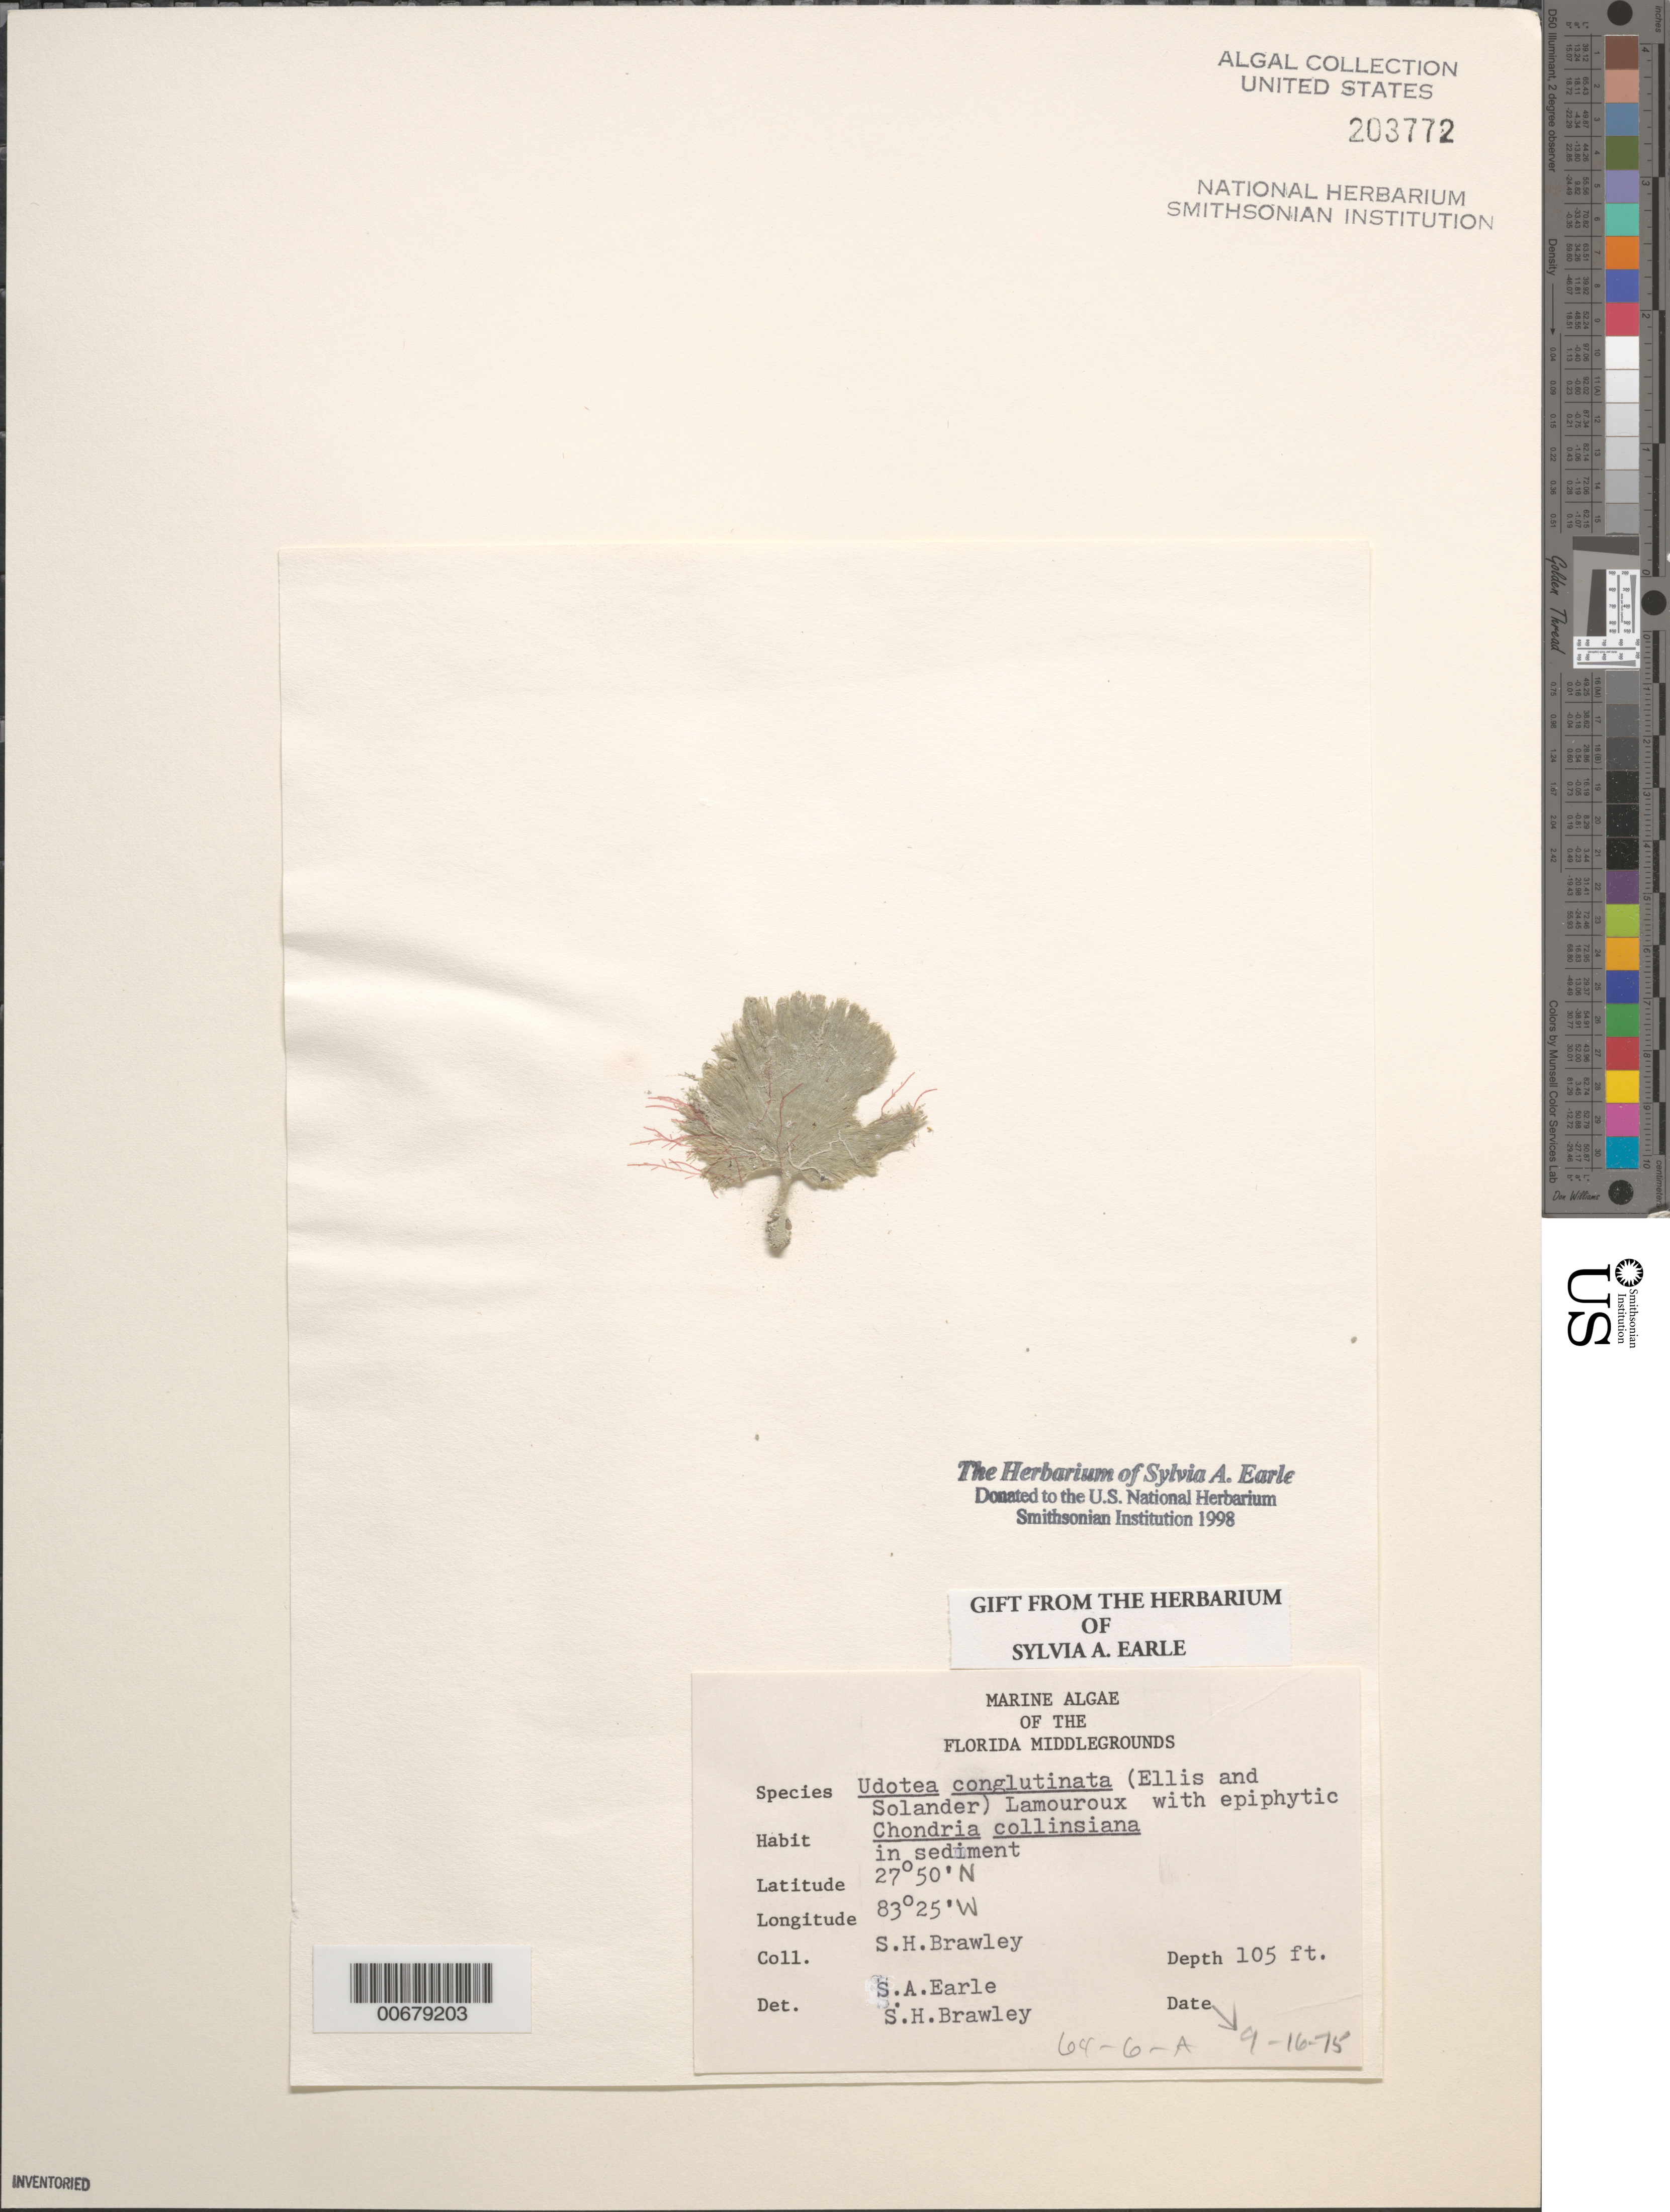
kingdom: Plantae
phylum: Chlorophyta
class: Ulvophyceae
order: Bryopsidales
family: Udoteaceae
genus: Udotea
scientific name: Udotea conglutinata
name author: (Ellis & Sol.) J.V.Lamouroux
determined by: Earle, S. A.; Brawley, S. H.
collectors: S. Brawley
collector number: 64-6-A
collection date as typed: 16 Sep 1975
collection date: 1975-09-16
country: United States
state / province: Florida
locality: Florida Middle Grounds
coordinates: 27 50' N, 83 25' W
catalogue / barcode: US 203772